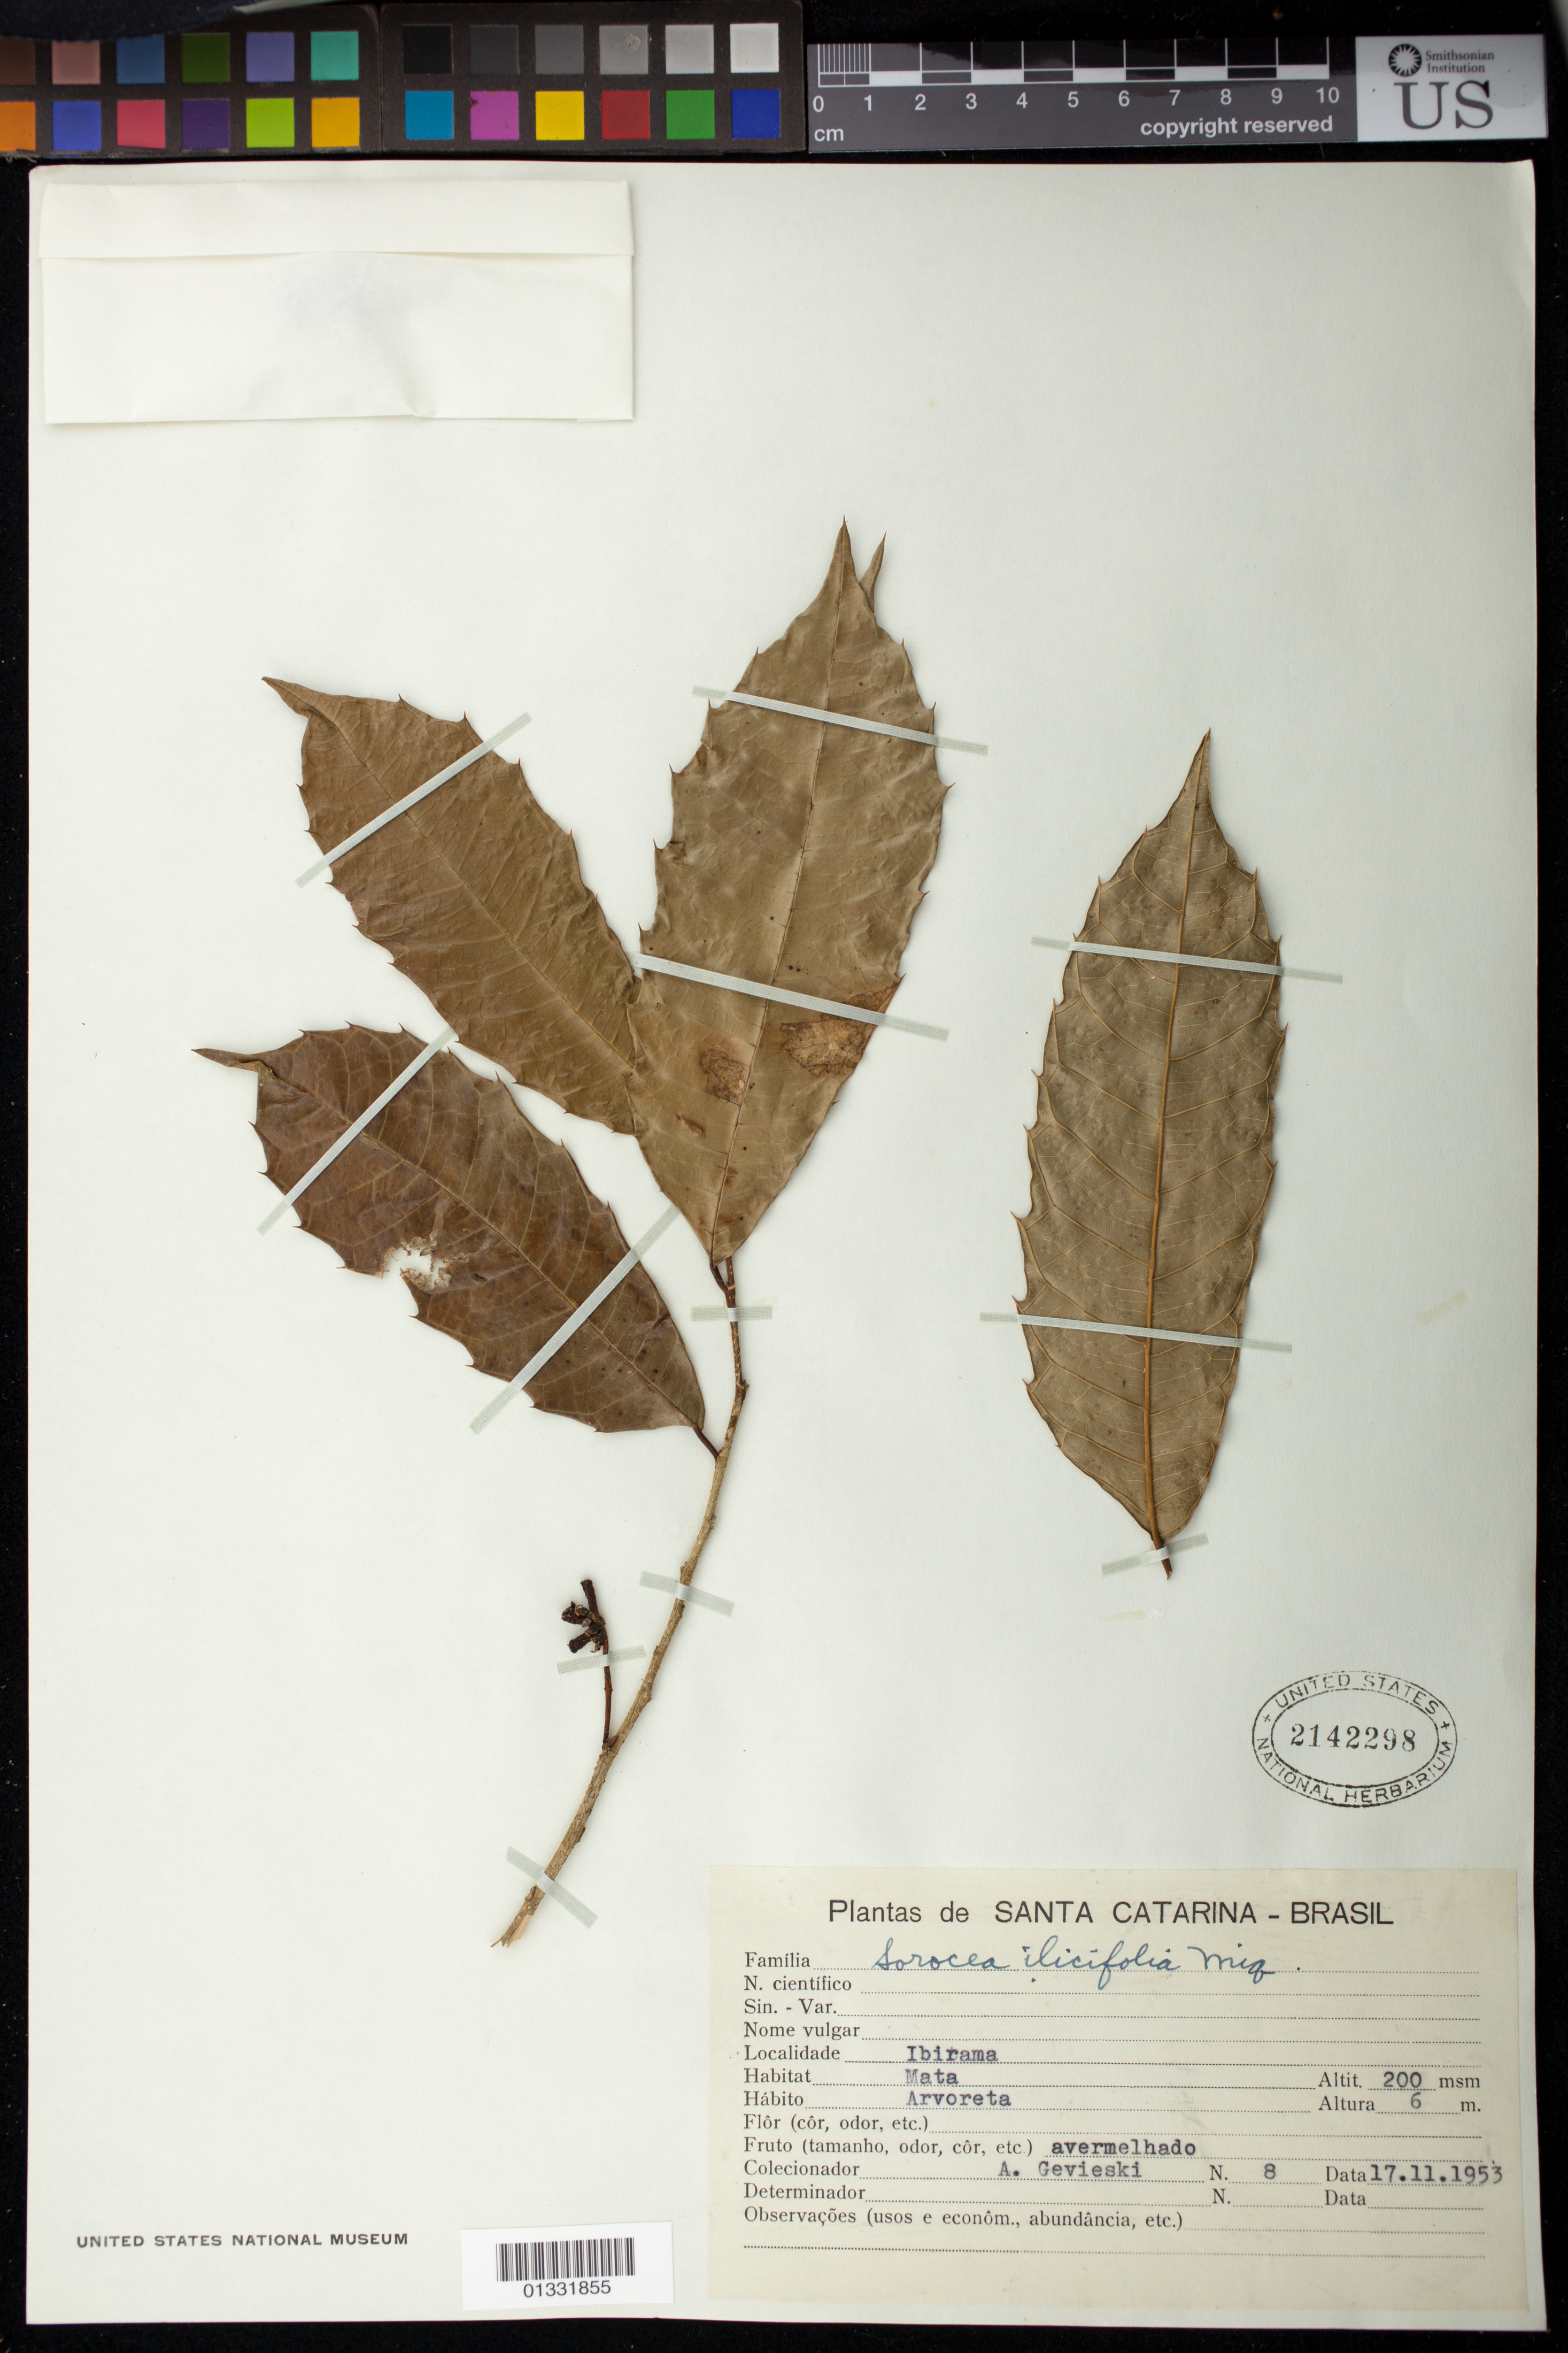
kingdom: Plantae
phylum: Tracheophyta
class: Magnoliopsida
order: Rosales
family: Moraceae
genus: Sorocea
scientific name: Sorocea bonplandii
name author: (Baill.) W.C. Burger et al.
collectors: A. Gevieski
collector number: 8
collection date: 1953-11-17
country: Brazil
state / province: Santa Catarina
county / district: Ibirama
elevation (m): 200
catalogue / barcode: US 2142298